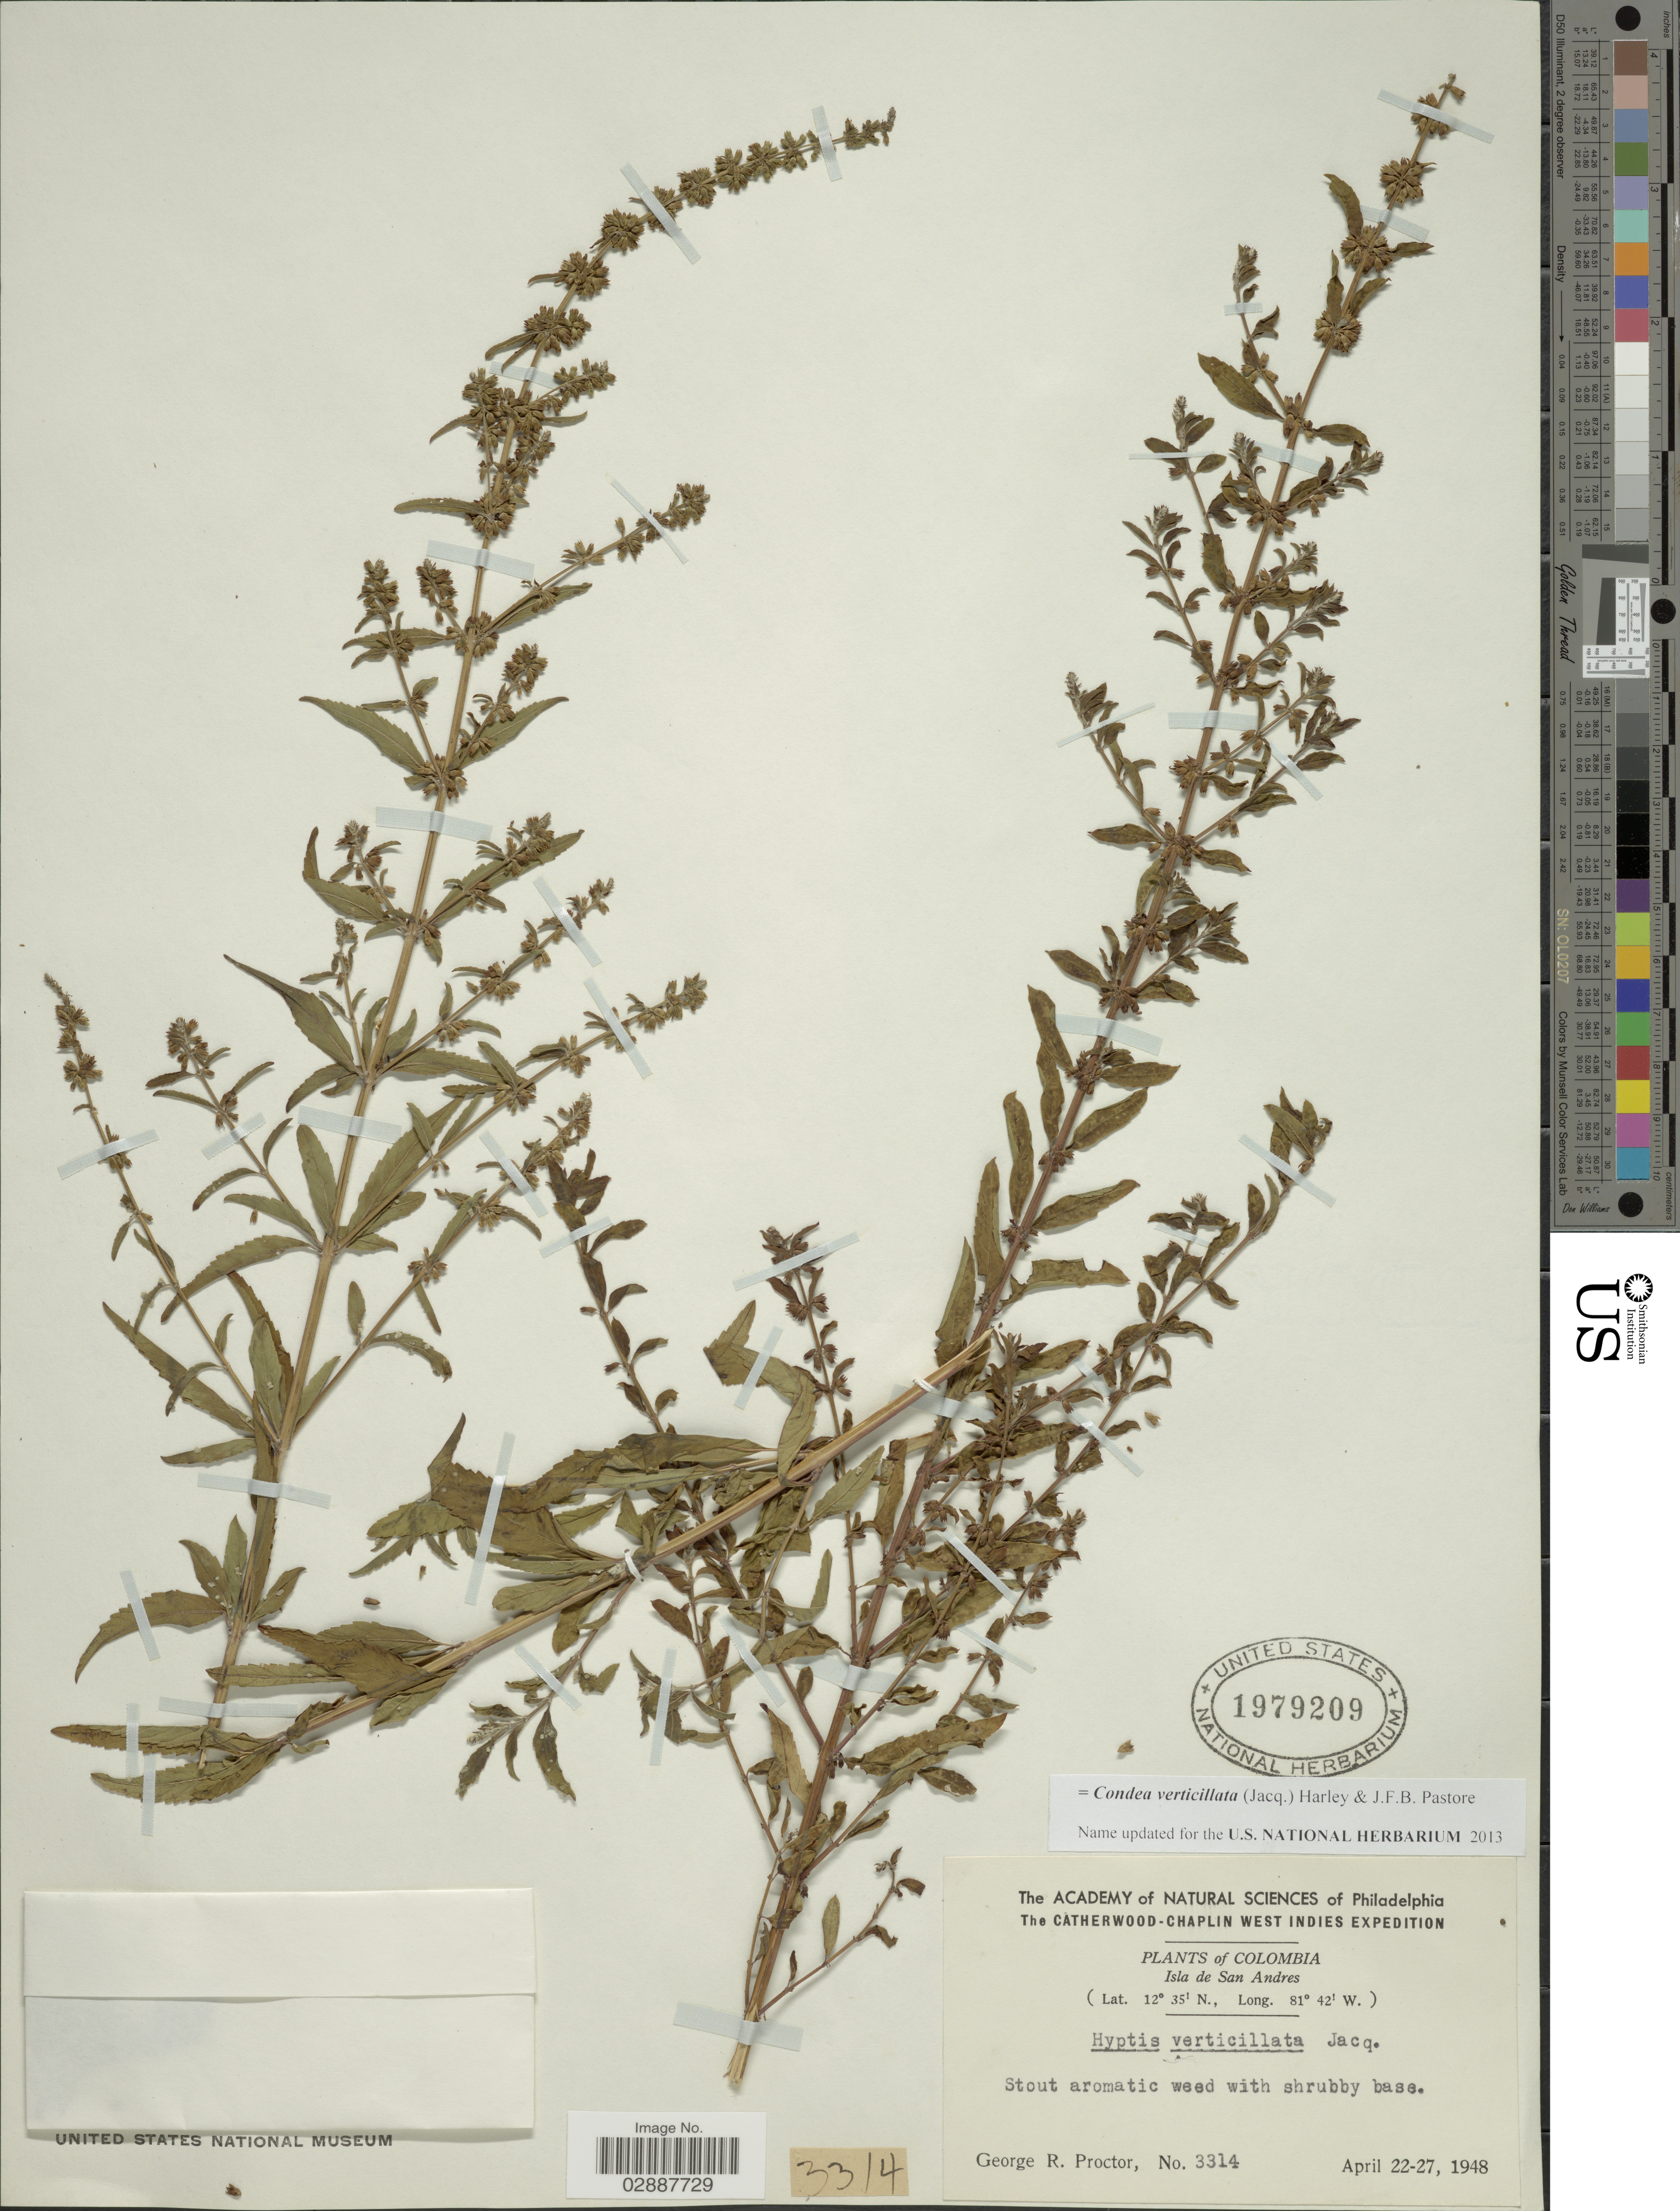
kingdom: Plantae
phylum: Tracheophyta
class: Magnoliopsida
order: Lamiales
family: Lamiaceae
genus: Condea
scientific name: Condea verticillata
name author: (Jacq.) Harley & J.F.B. Pastore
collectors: G. Proctor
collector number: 3314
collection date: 1948-04-22/1948-04-27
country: Colombia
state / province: San Andres y Providencia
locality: Isla de San Andres.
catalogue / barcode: US 1979209